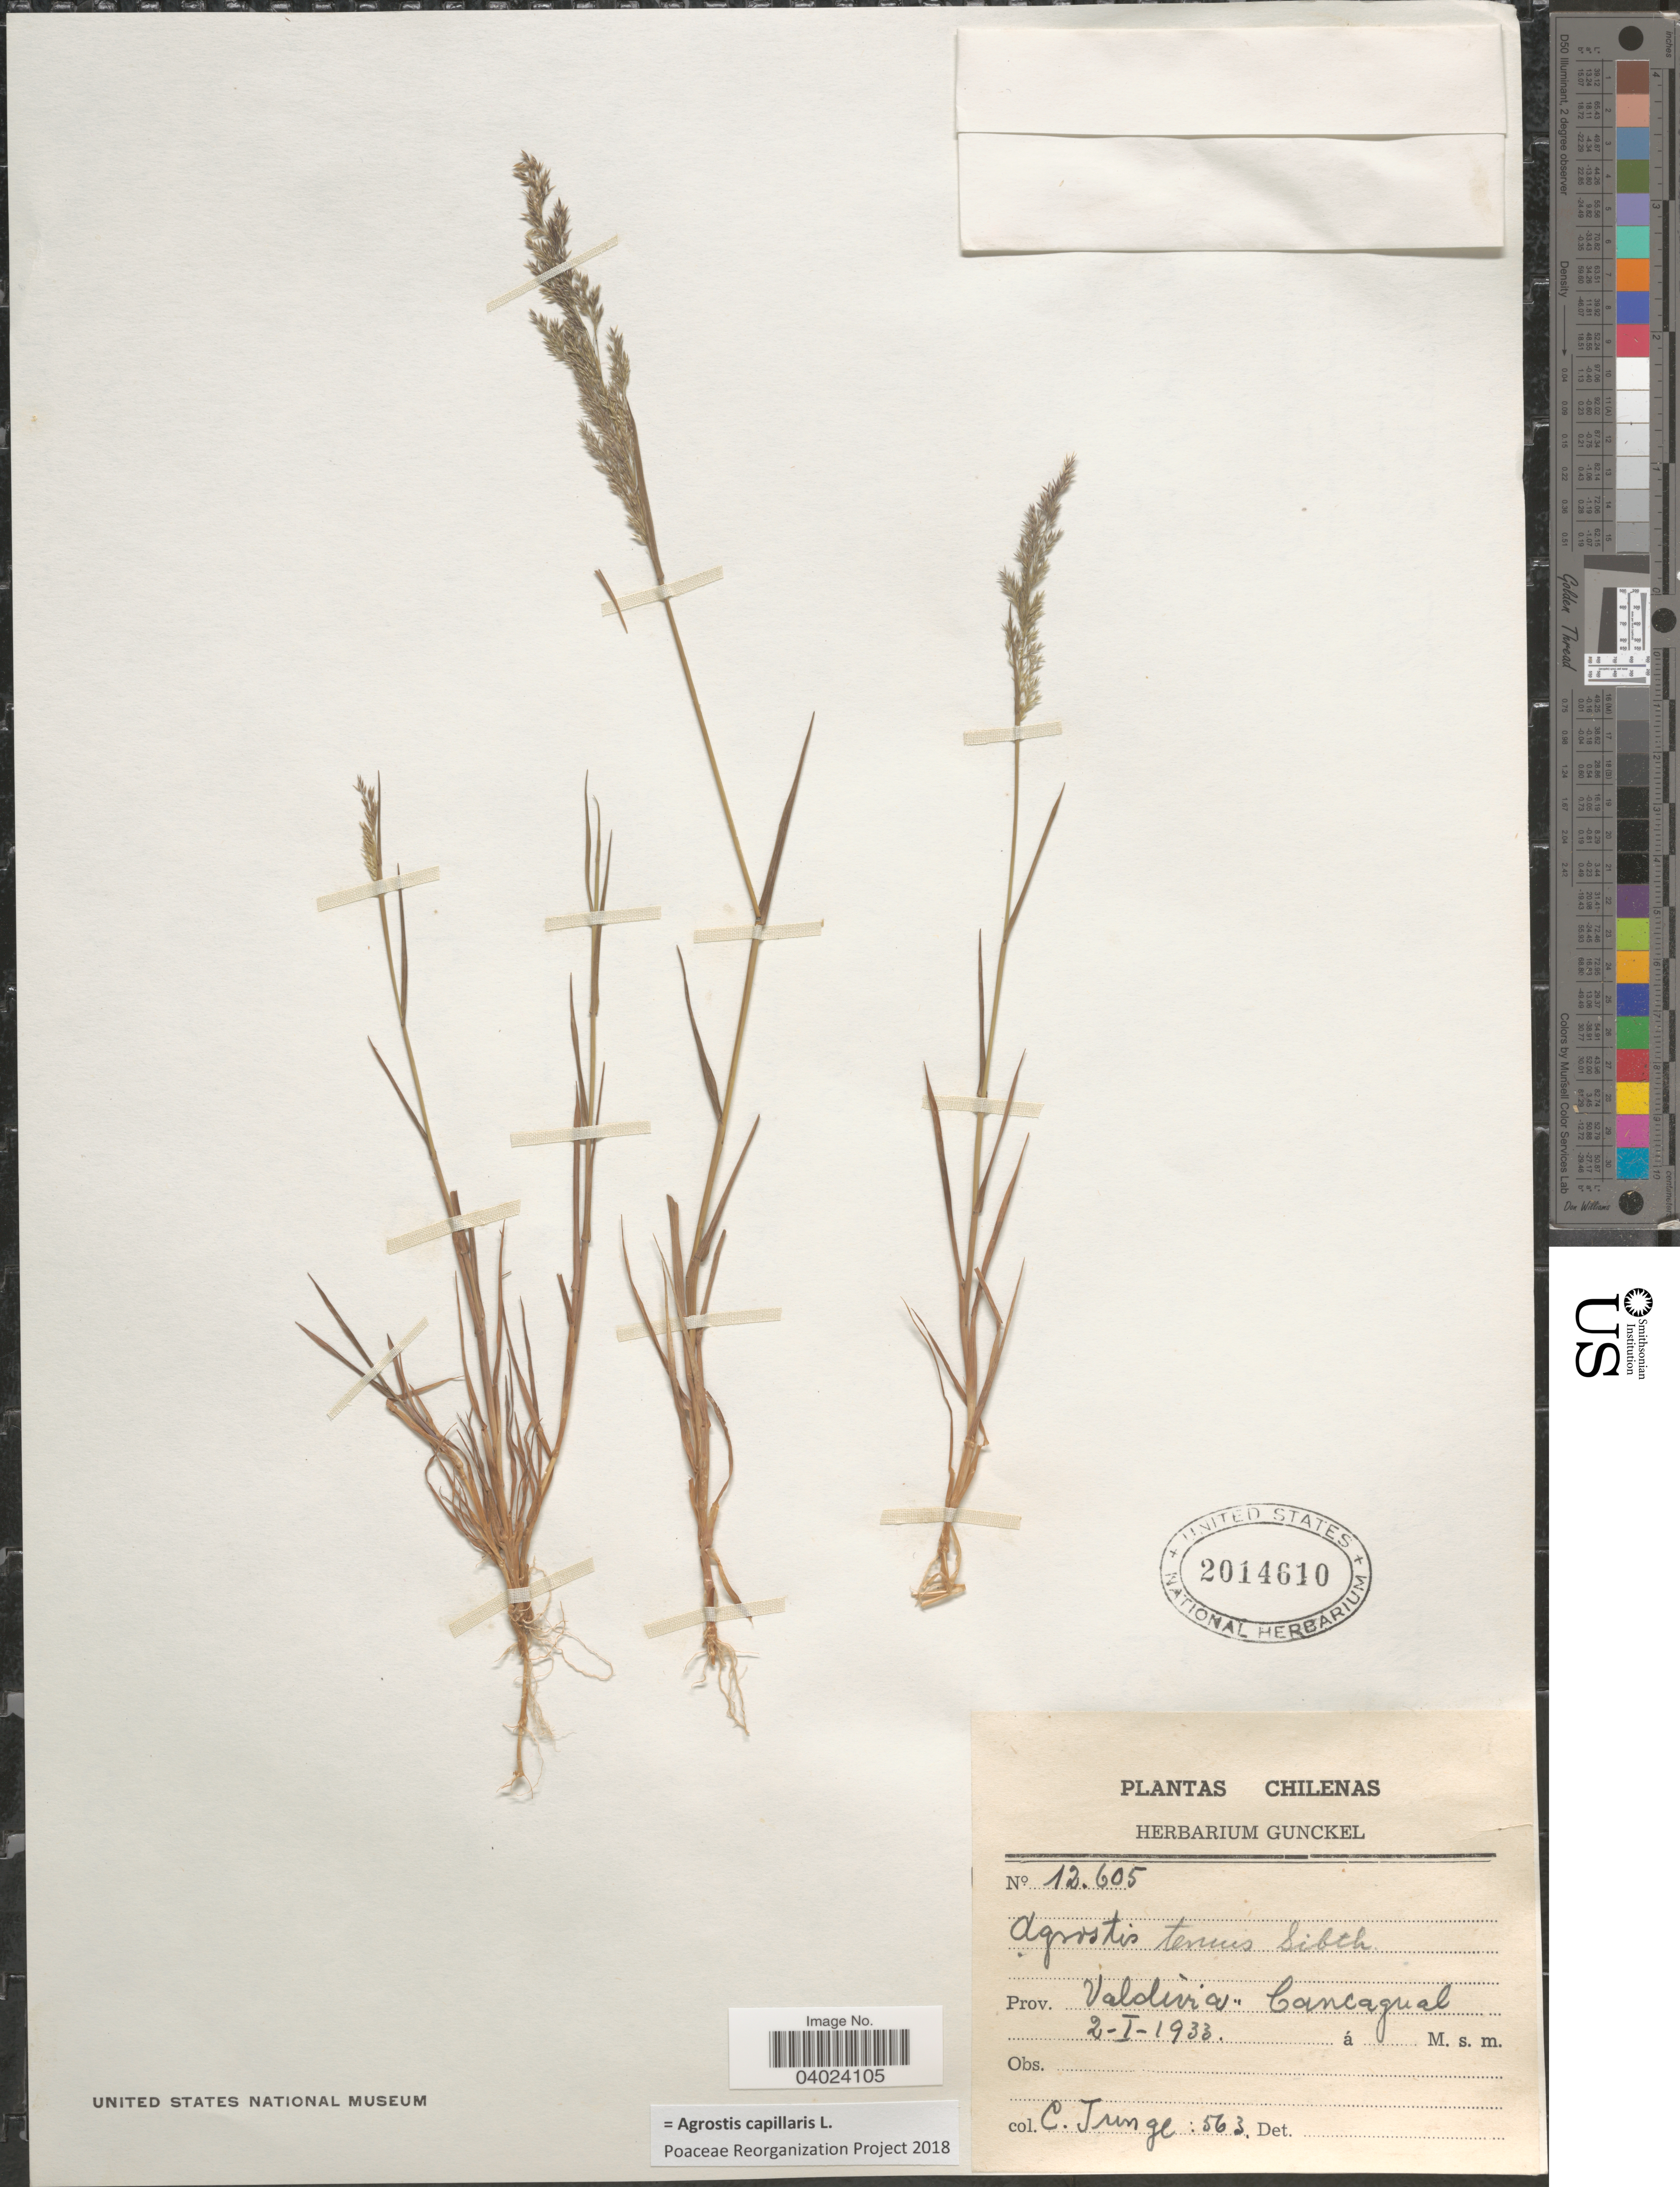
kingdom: Plantae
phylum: Tracheophyta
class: Liliopsida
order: Poales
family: Poaceae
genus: Agrostis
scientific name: Agrostis capillaris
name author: L.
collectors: C. Junge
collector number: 563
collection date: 1933-01-02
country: Chile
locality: Prov. Valdivia. Cancagual..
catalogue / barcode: US 2014610